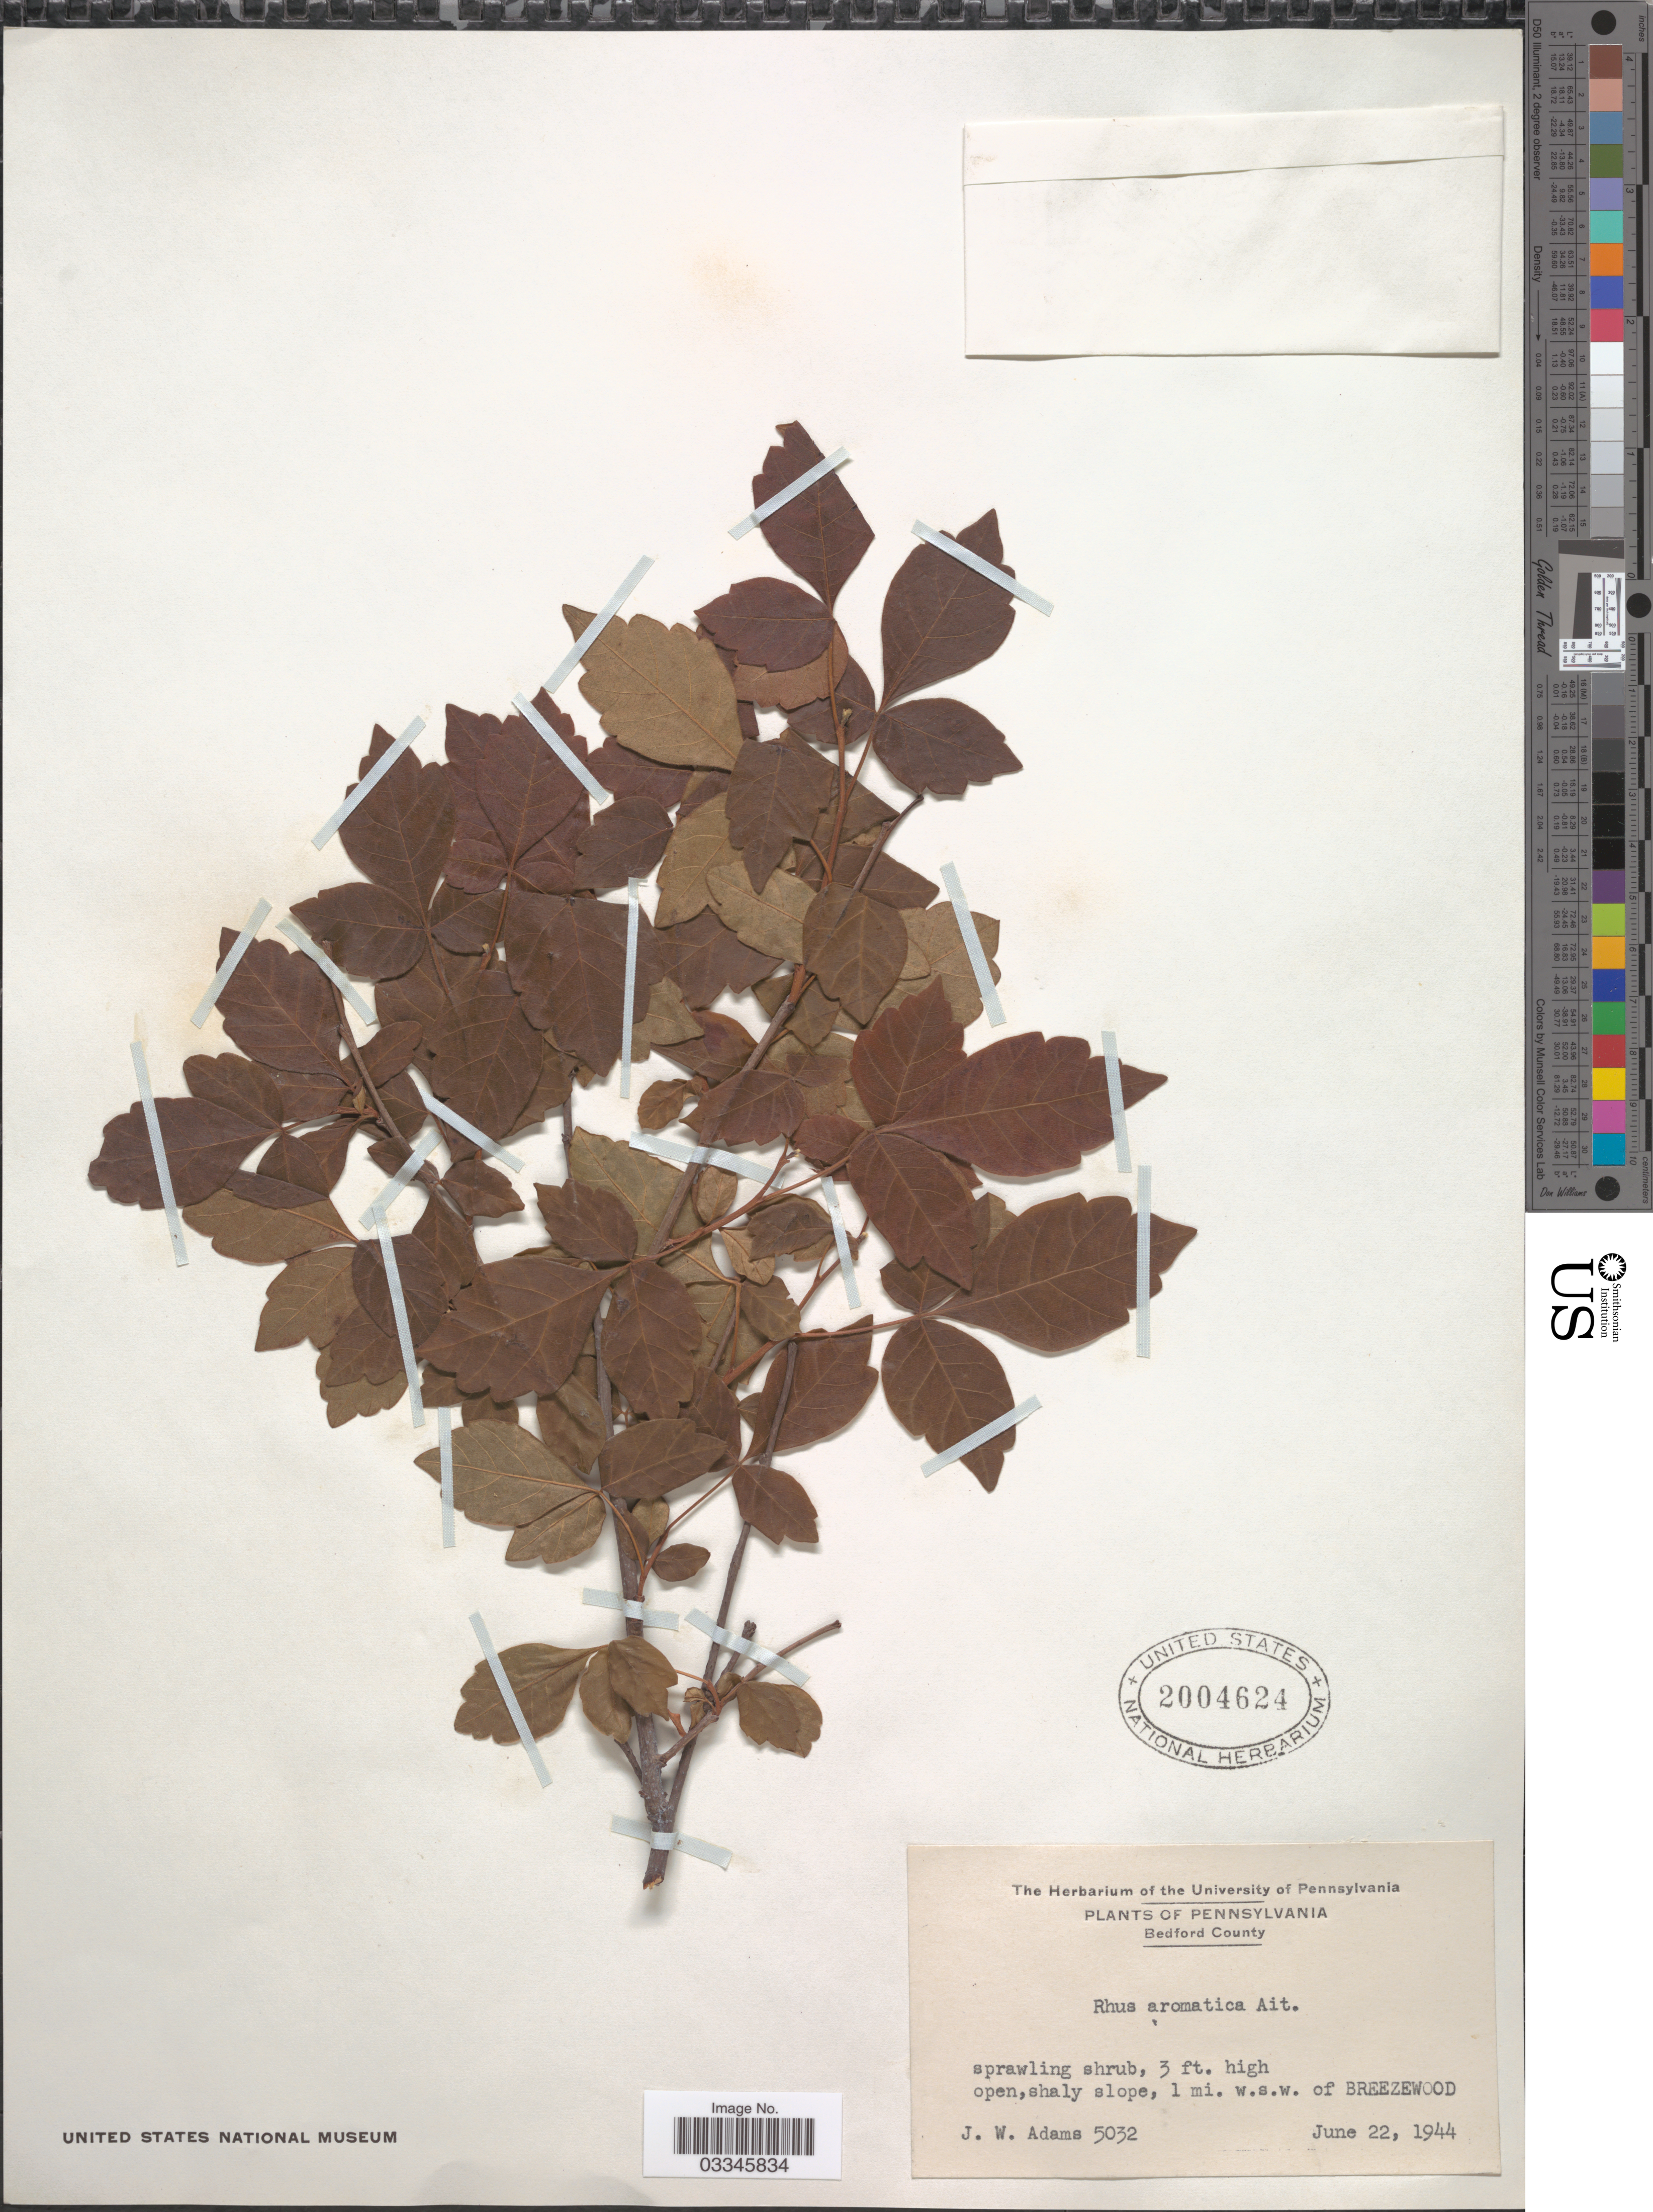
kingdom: Plantae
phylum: Tracheophyta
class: Magnoliopsida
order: Sapindales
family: Anacardiaceae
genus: Rhus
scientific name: Rhus crenata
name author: Thunb.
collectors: J. Adams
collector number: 5032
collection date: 1944-06-22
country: United States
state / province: Pennsylvania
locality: Bedford County. 1 mi. w.s.w. of Breezewood.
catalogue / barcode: US 2004624